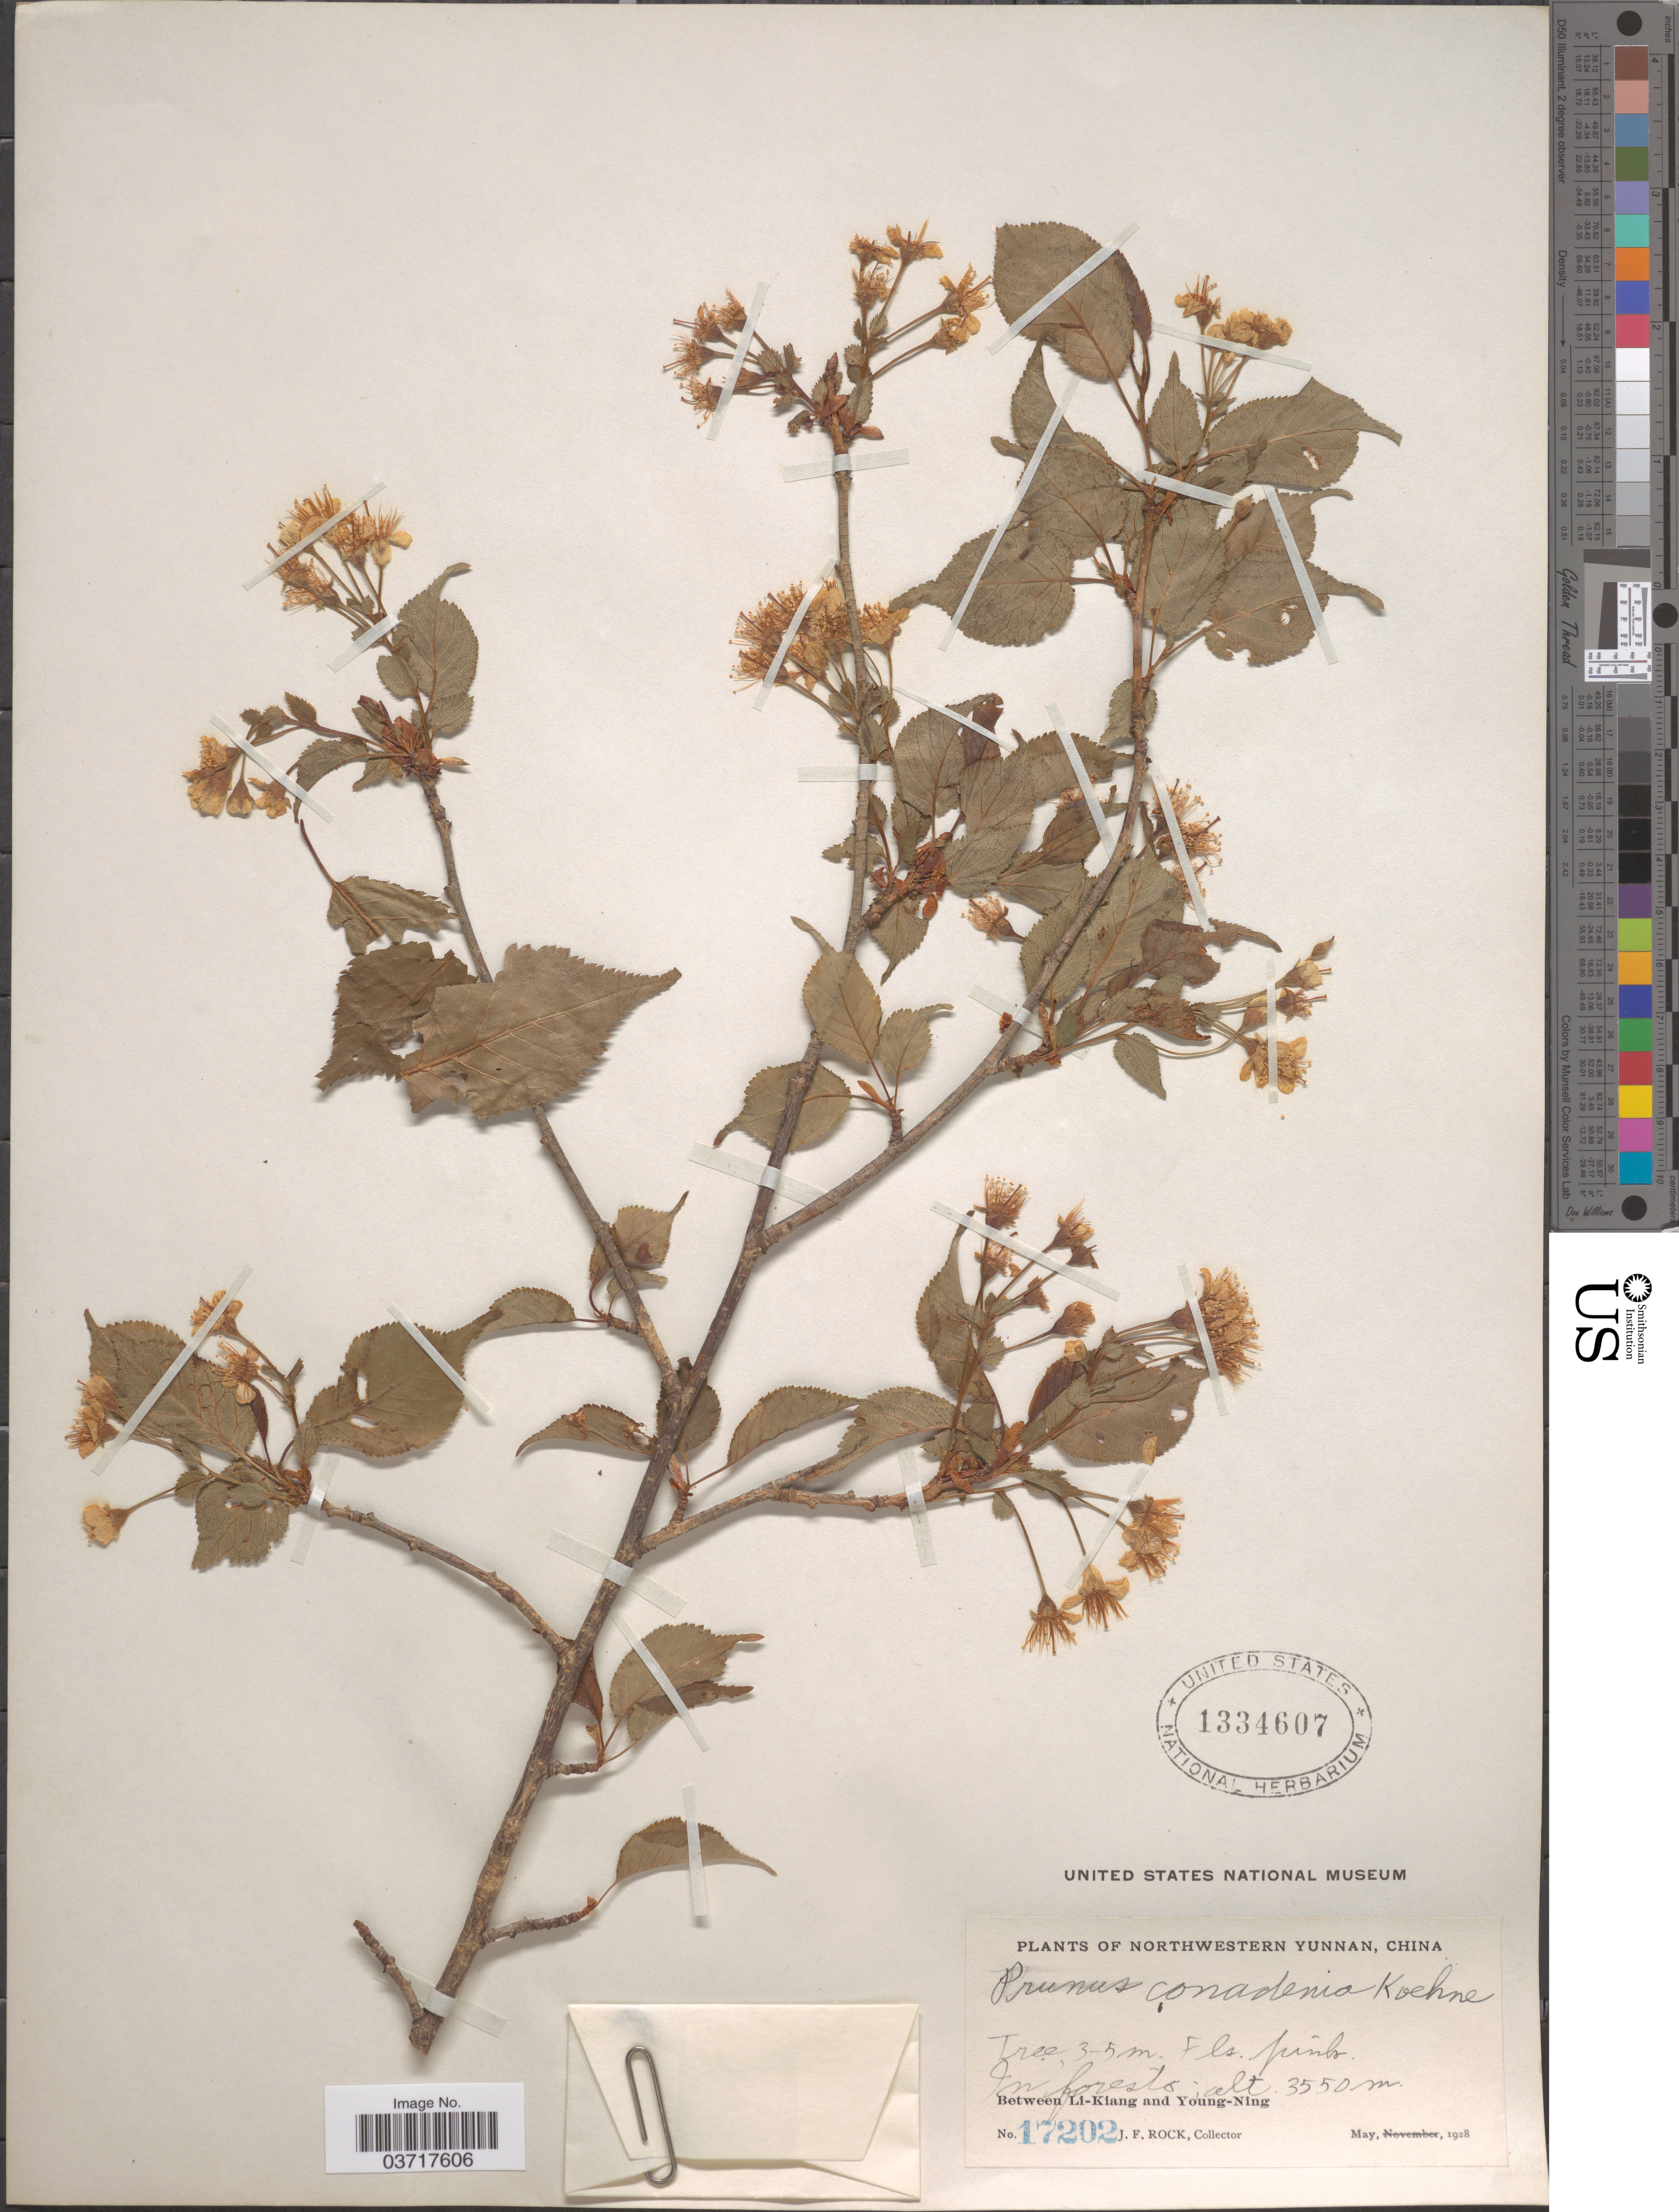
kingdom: Plantae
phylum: Tracheophyta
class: Magnoliopsida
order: Rosales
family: Rosaceae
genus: Prunus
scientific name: Prunus conadenia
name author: Koehne in Sarg.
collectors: J. Rock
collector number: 17202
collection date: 1928-05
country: China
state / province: Yunnan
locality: Northwestern Yunnan. Between Li-Kiang and Young-Ning.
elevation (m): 3550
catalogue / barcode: US 1334607